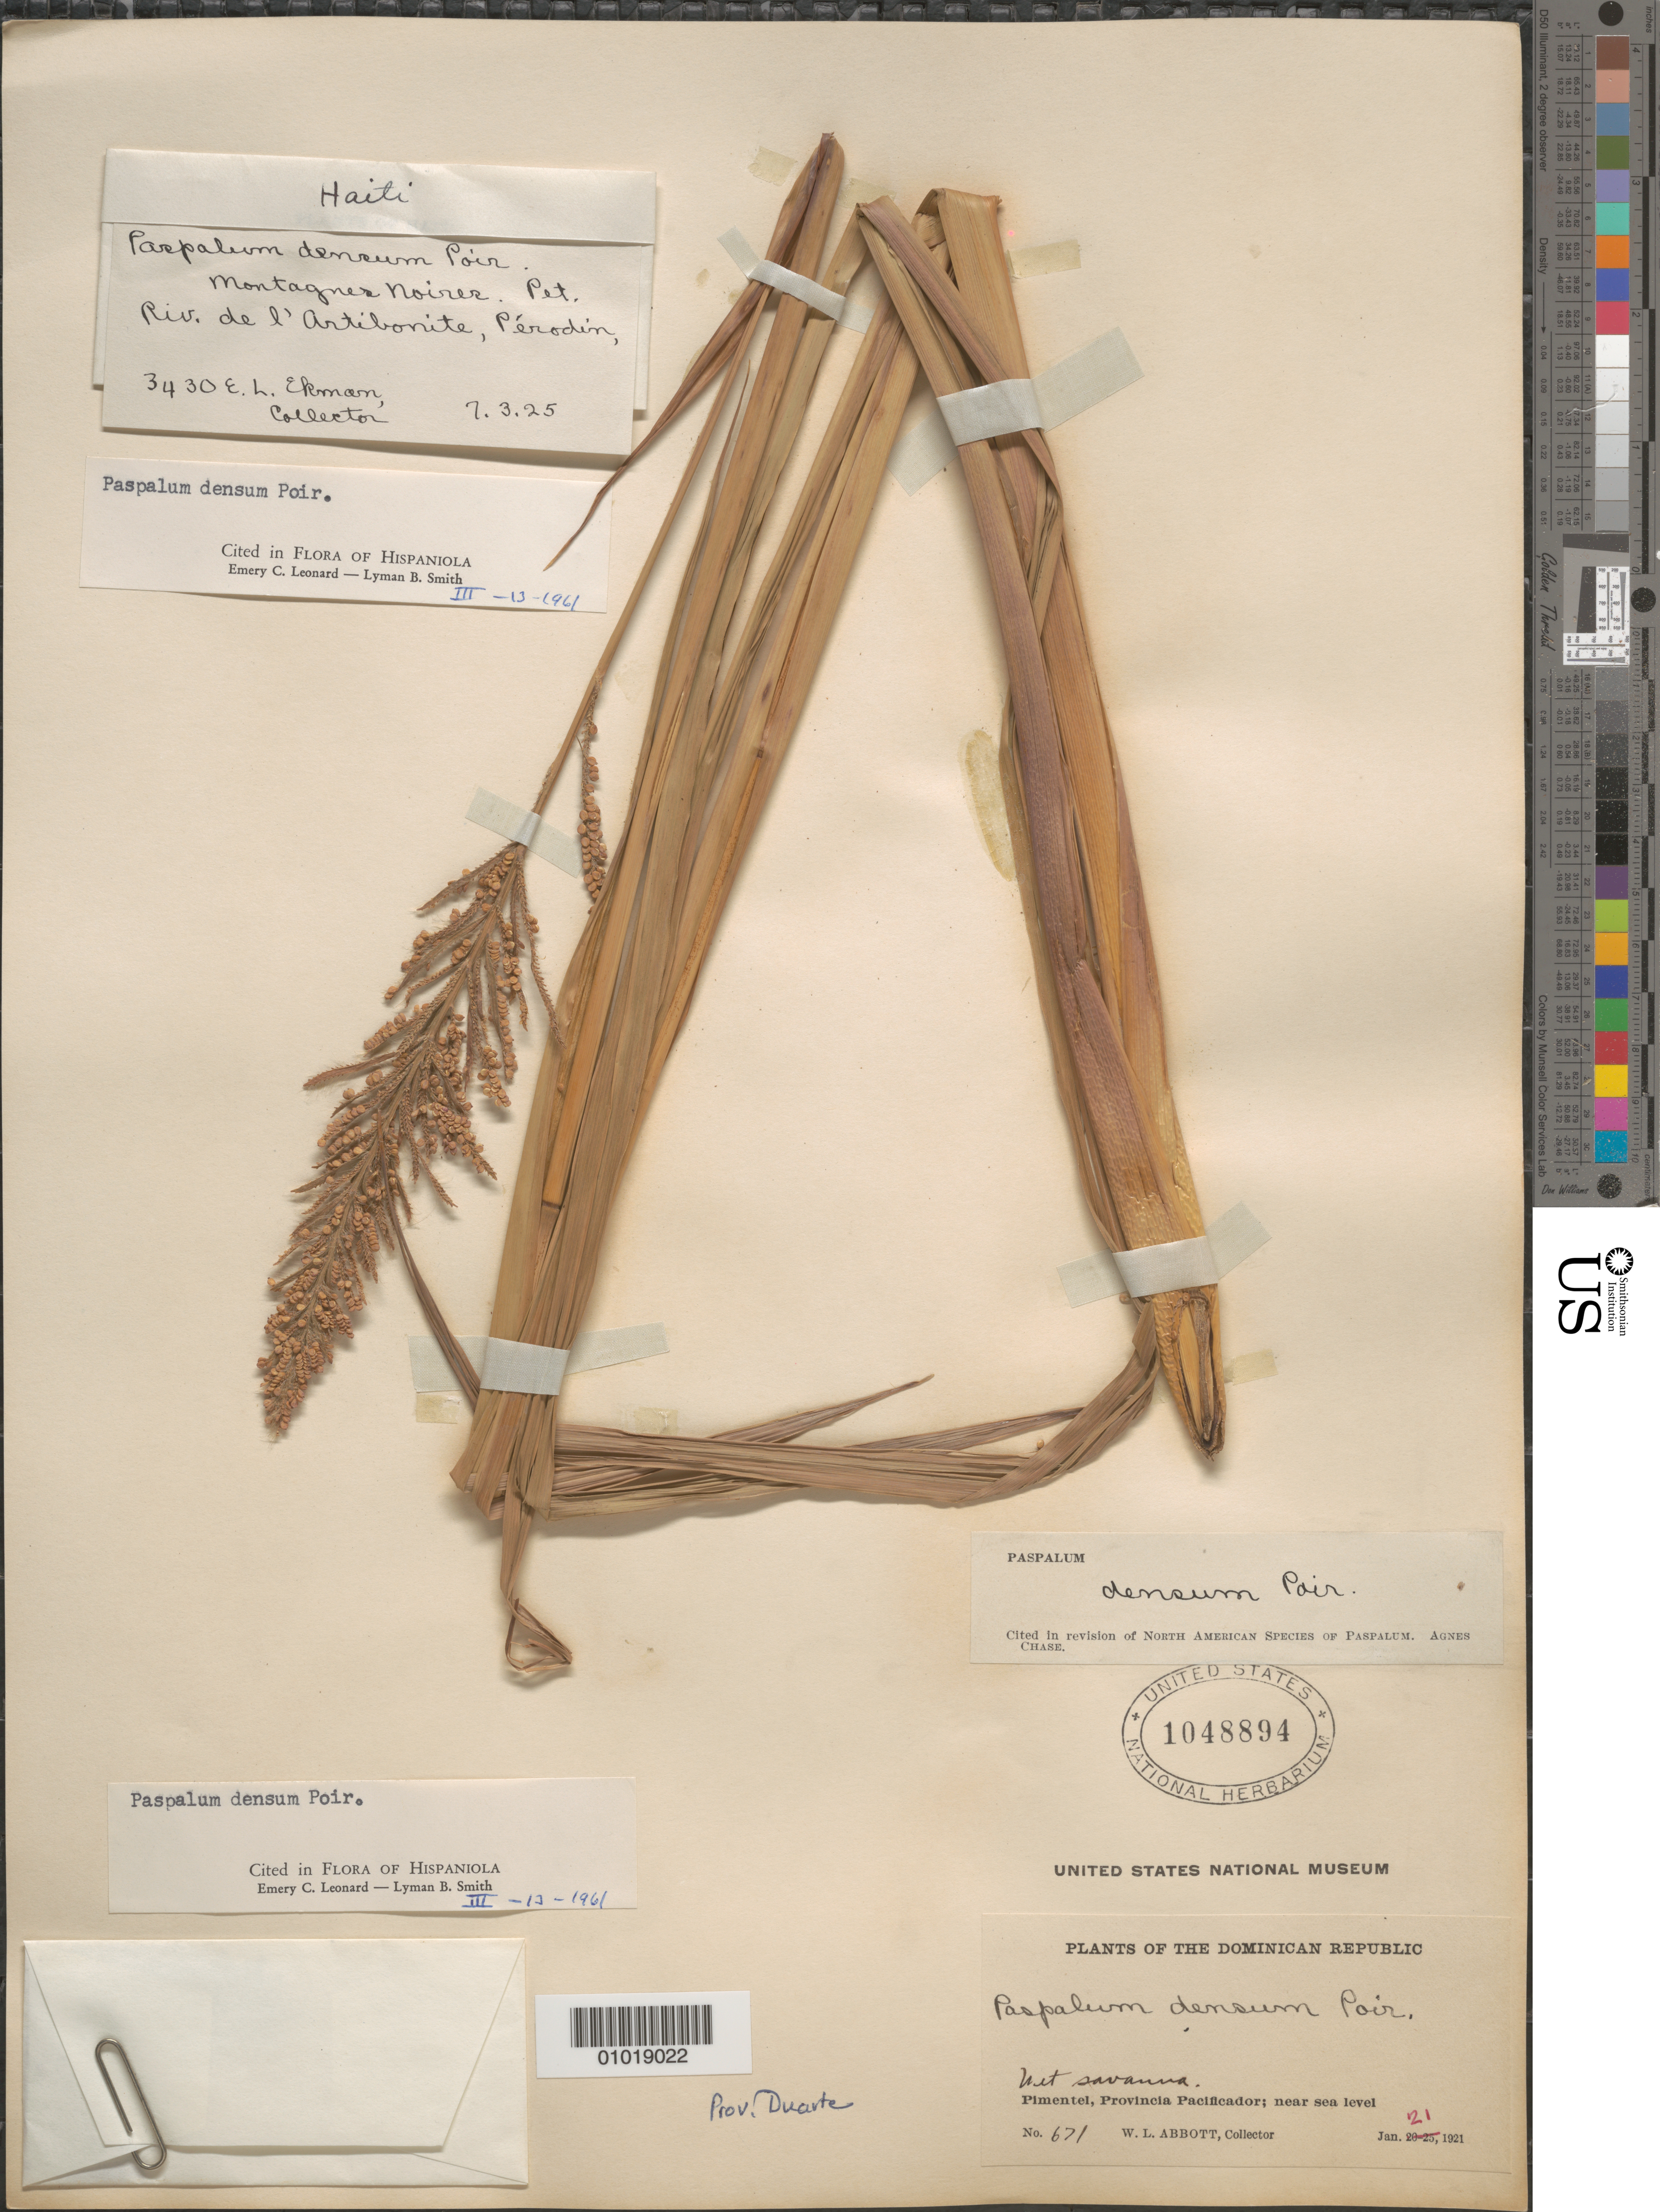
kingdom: Plantae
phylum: Tracheophyta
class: Liliopsida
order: Poales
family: Poaceae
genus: Paspalum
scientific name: Paspalum densum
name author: Poir.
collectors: W. L. Abbott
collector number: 671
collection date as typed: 21 Jan 1921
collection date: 1921-01-21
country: Dominican Republic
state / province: Duarte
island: Hispaniola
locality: Pimentel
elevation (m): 0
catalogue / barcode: US 1048894